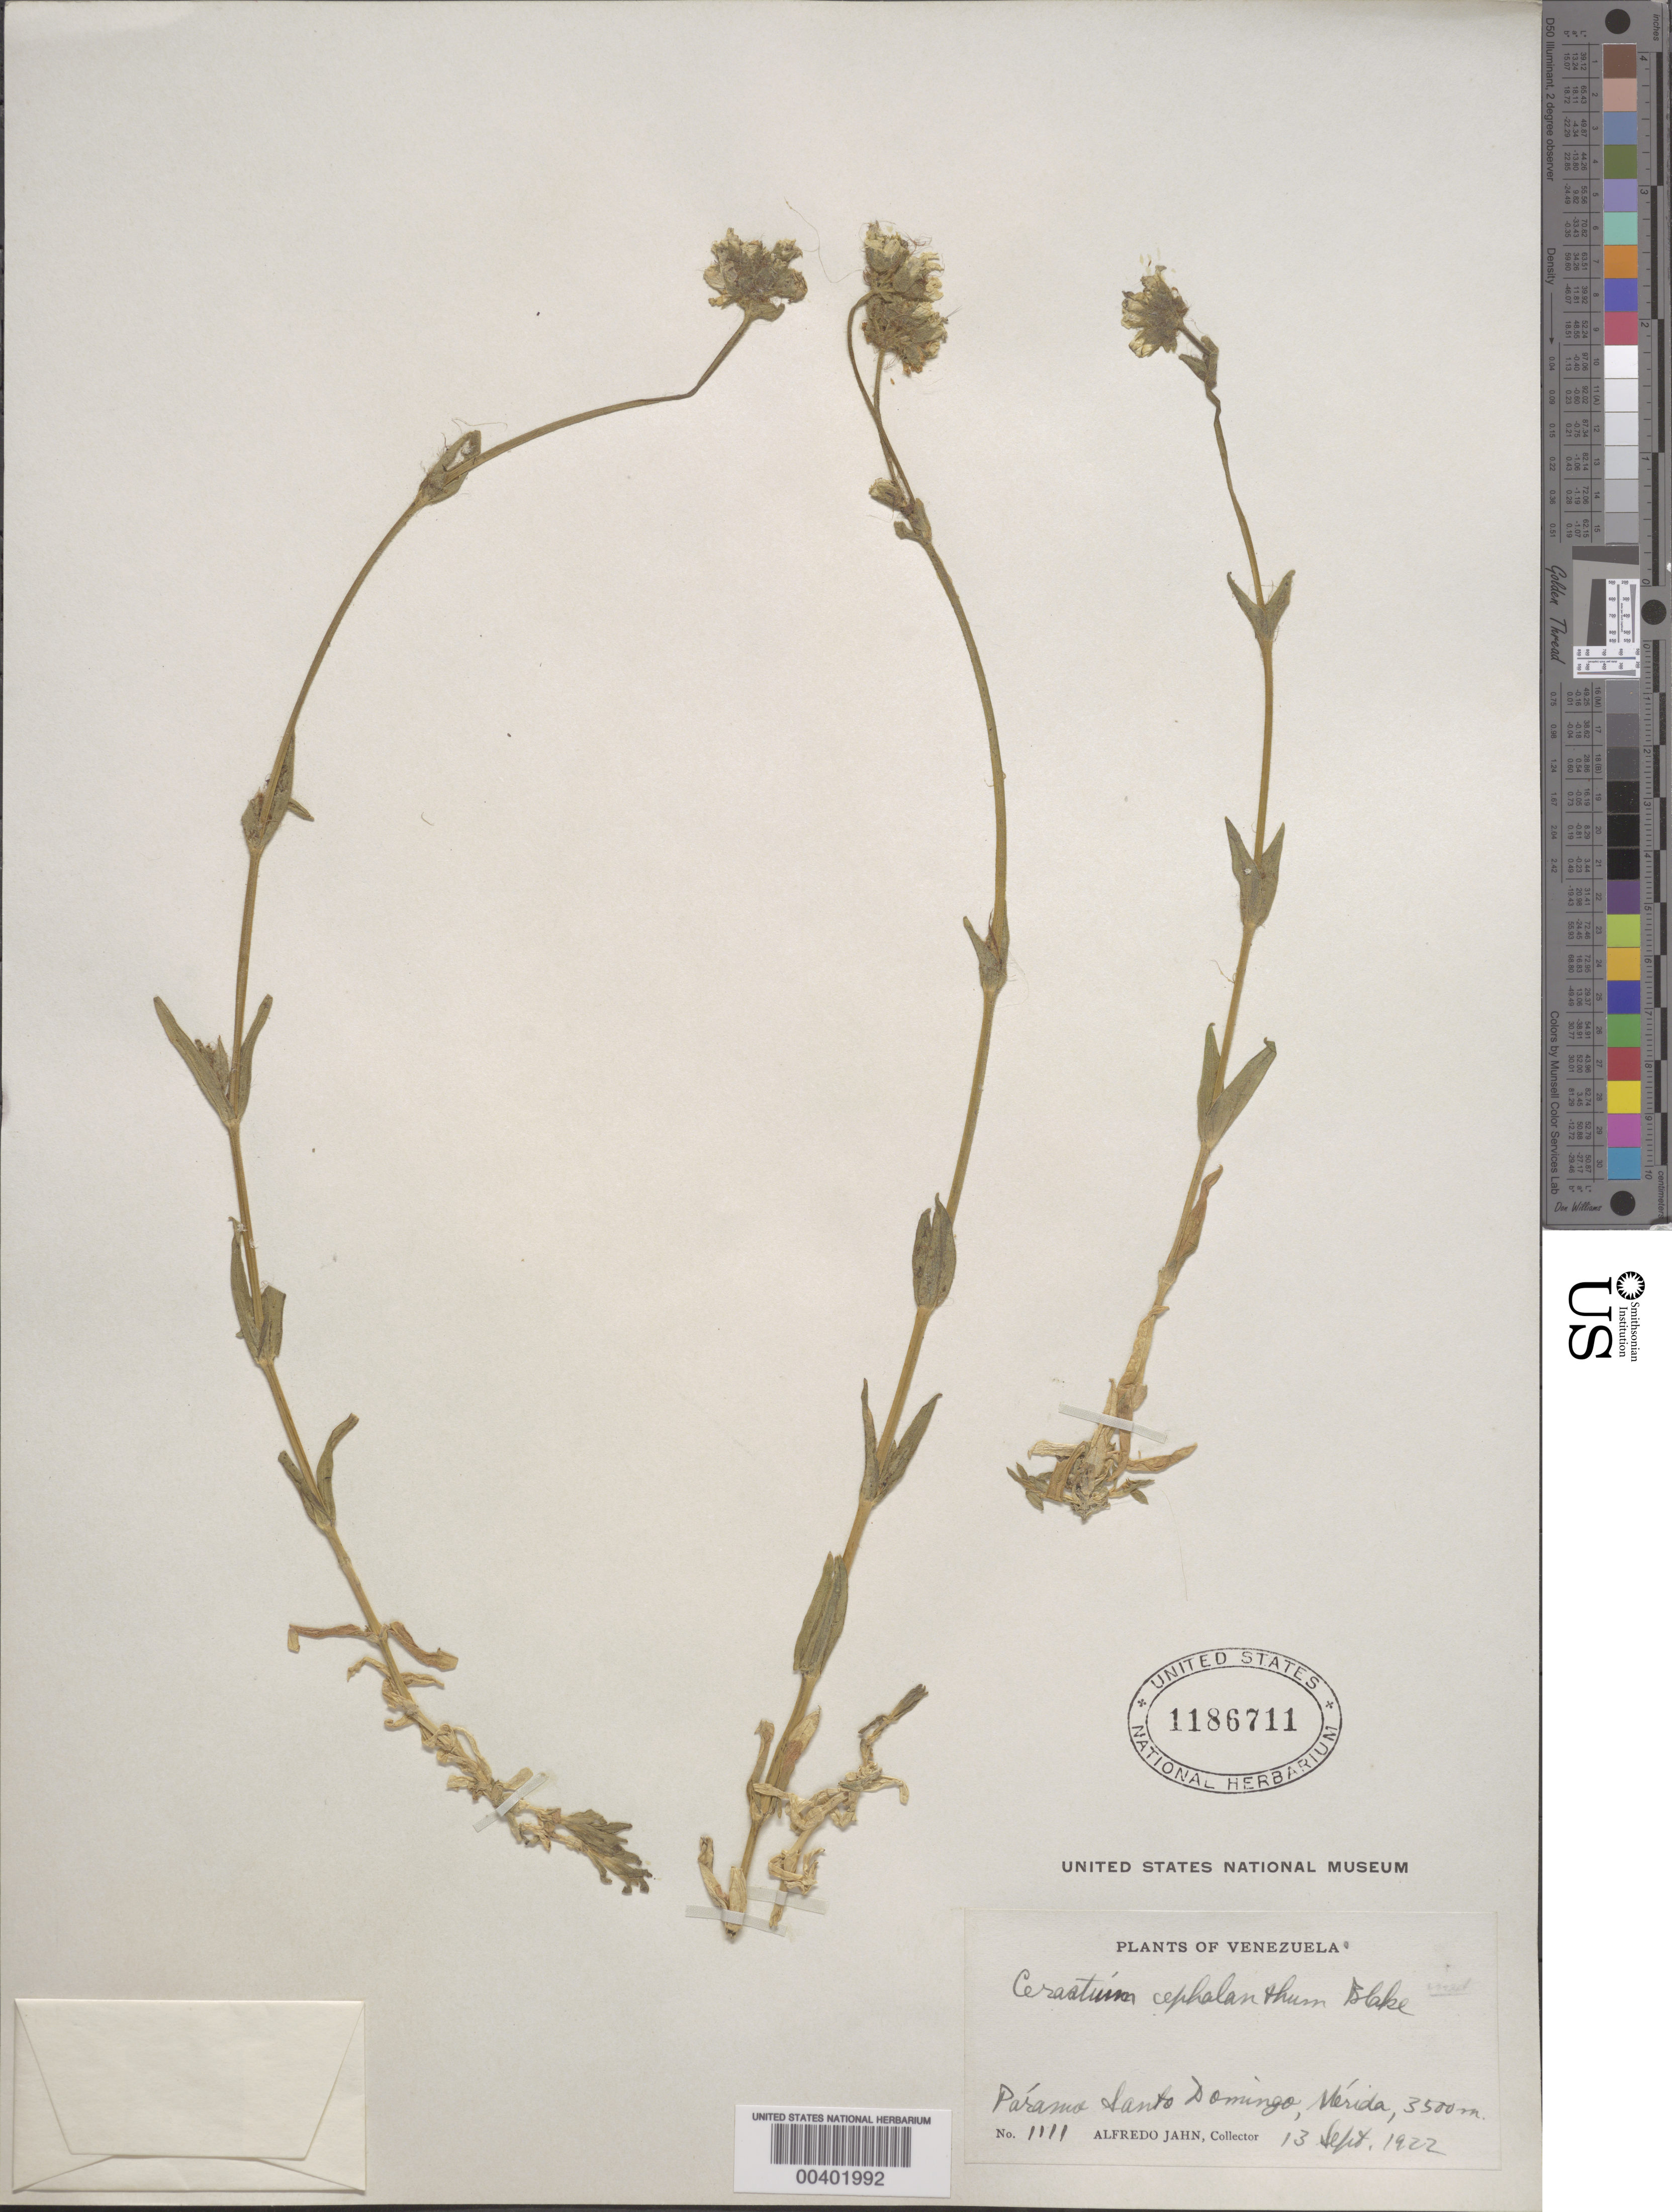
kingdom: Plantae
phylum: Tracheophyta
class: Magnoliopsida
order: Caryophyllales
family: Caryophyllaceae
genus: Cerastium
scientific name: Cerastium cephalanthum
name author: S.F. Blake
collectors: A. Jahn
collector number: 1111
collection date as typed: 13 Sep 1922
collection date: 1922-09-13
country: Venezuela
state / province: Mérida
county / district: Rangel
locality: Páramo (de) Santo Domingo Santo Domingo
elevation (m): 3500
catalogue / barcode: US 1186711